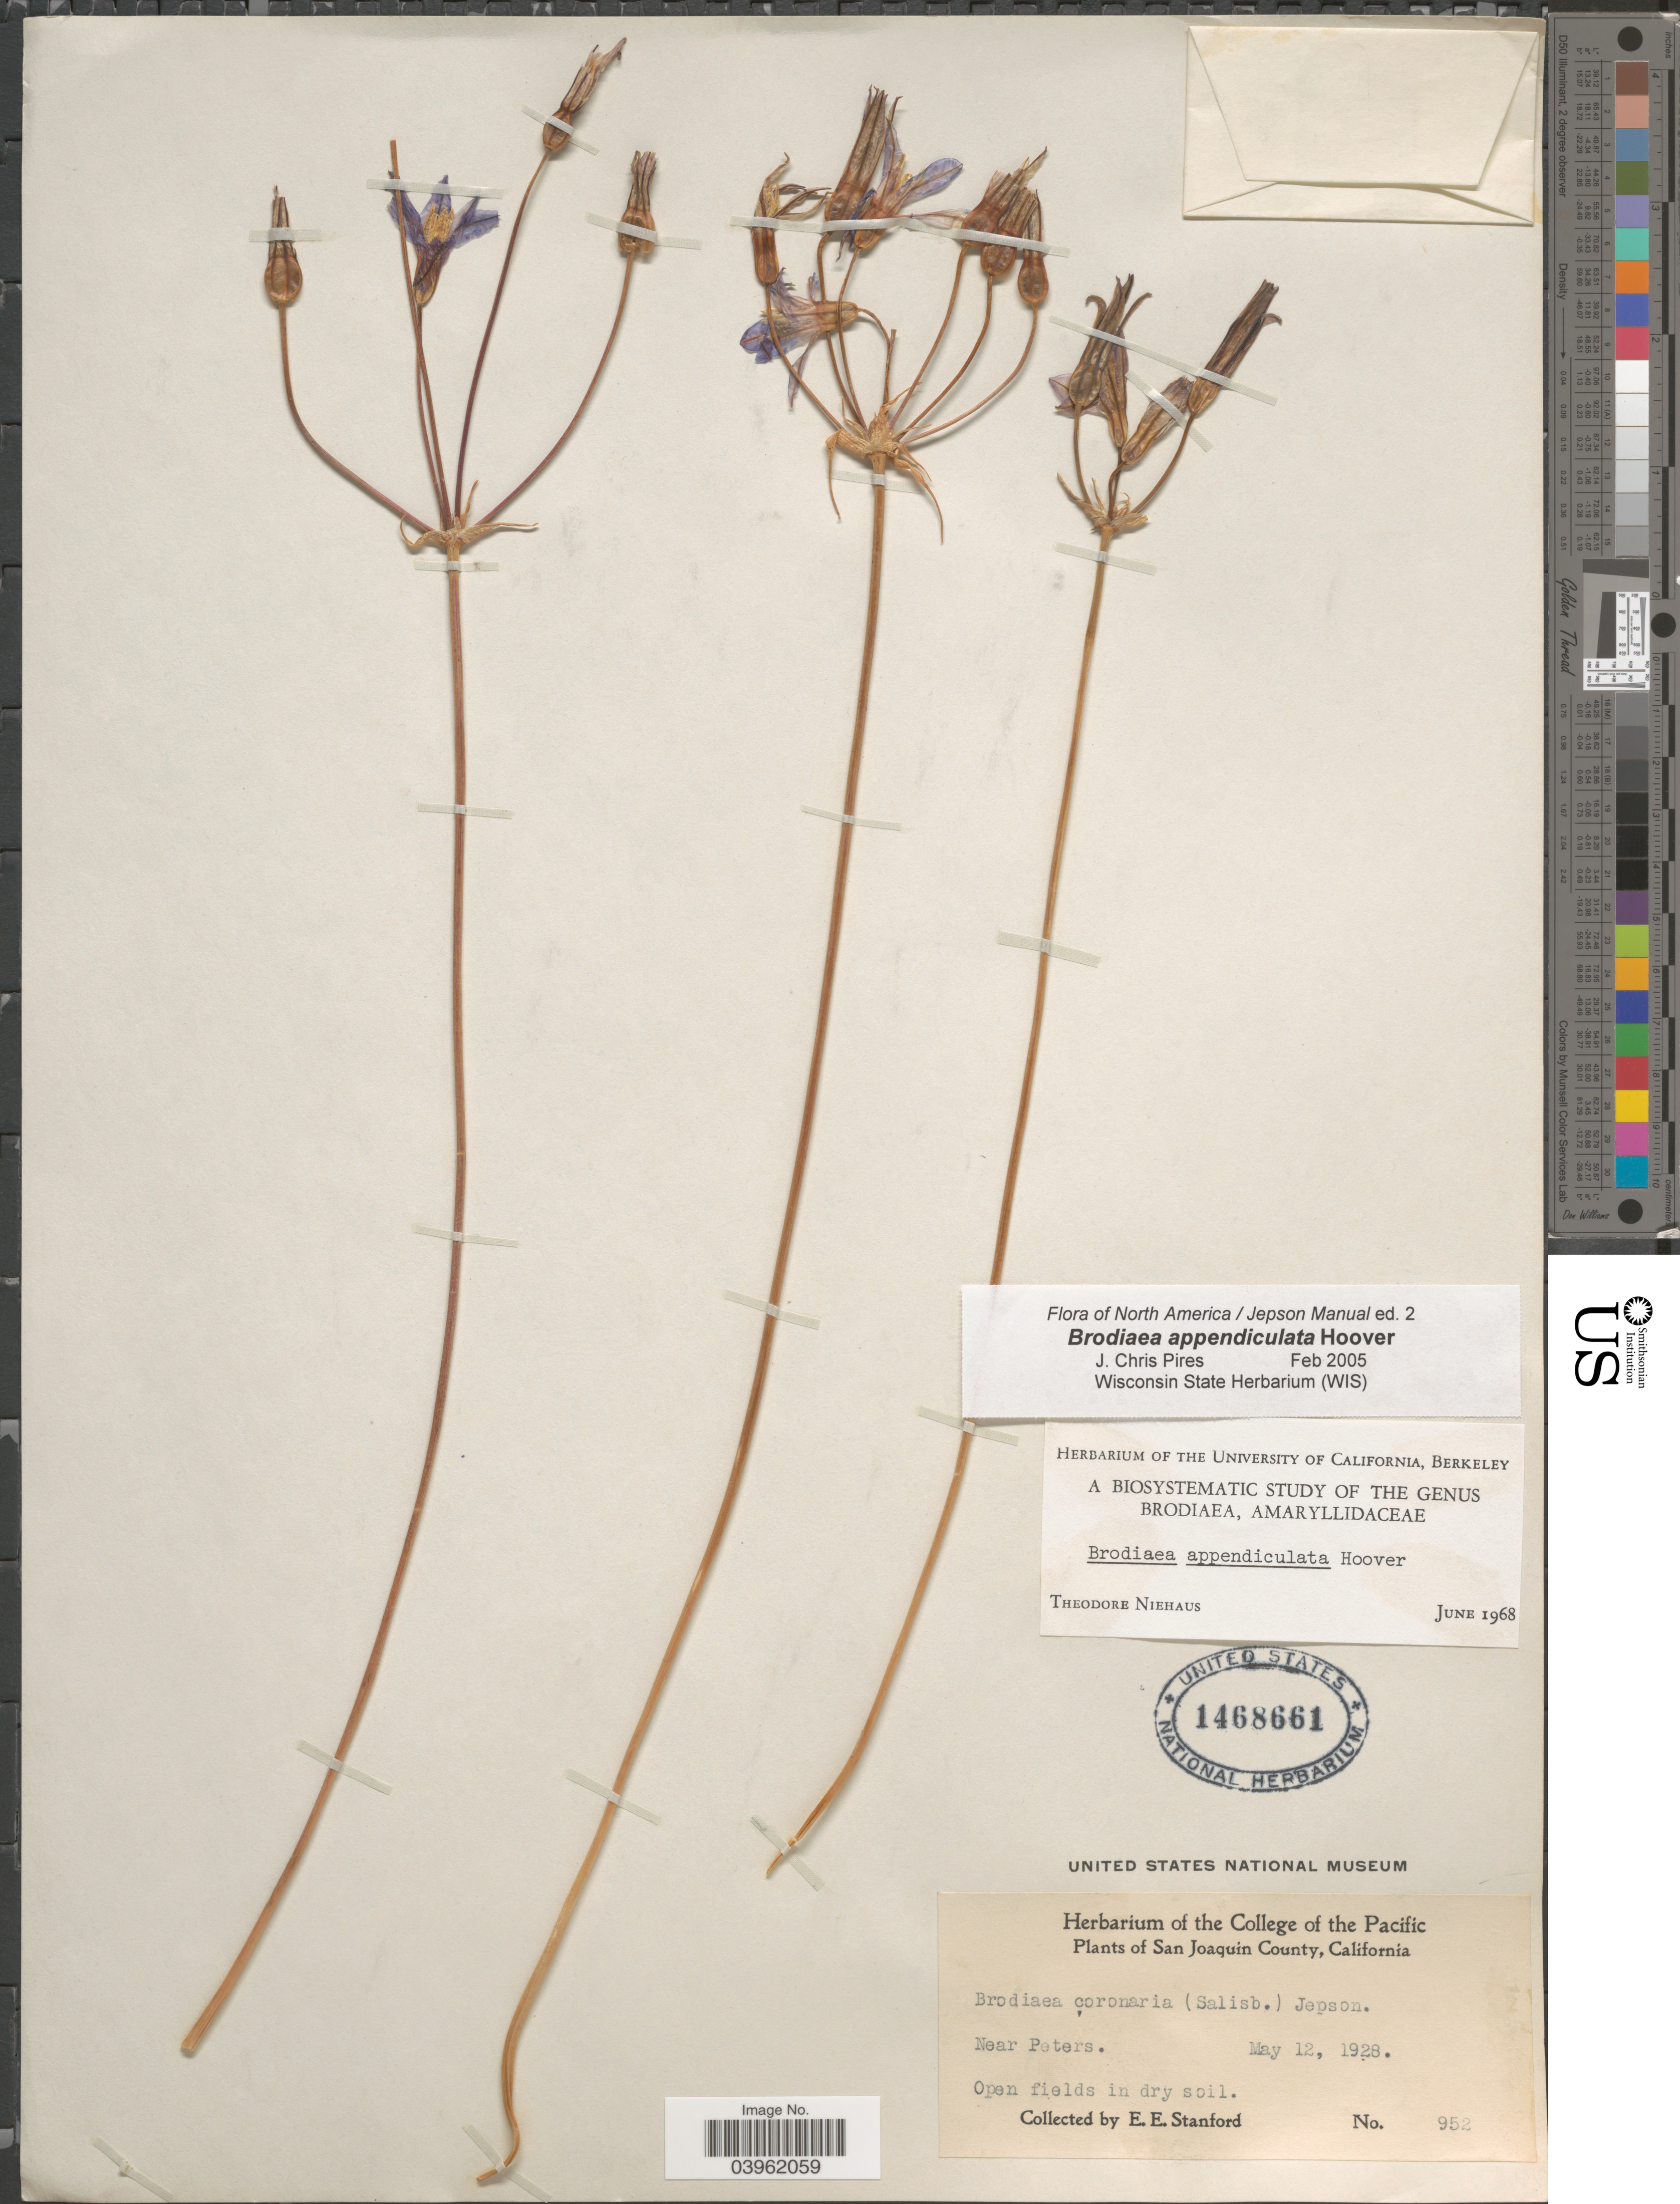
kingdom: Plantae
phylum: Tracheophyta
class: Liliopsida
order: Asparagales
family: Asparagaceae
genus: Brodiaea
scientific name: Brodiaea appendiculata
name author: Hoover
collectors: E. Stanford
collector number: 952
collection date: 1928-05-12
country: United States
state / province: California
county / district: San Joaquin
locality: San Joaquin County. Near Peters.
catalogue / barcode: US 1468661